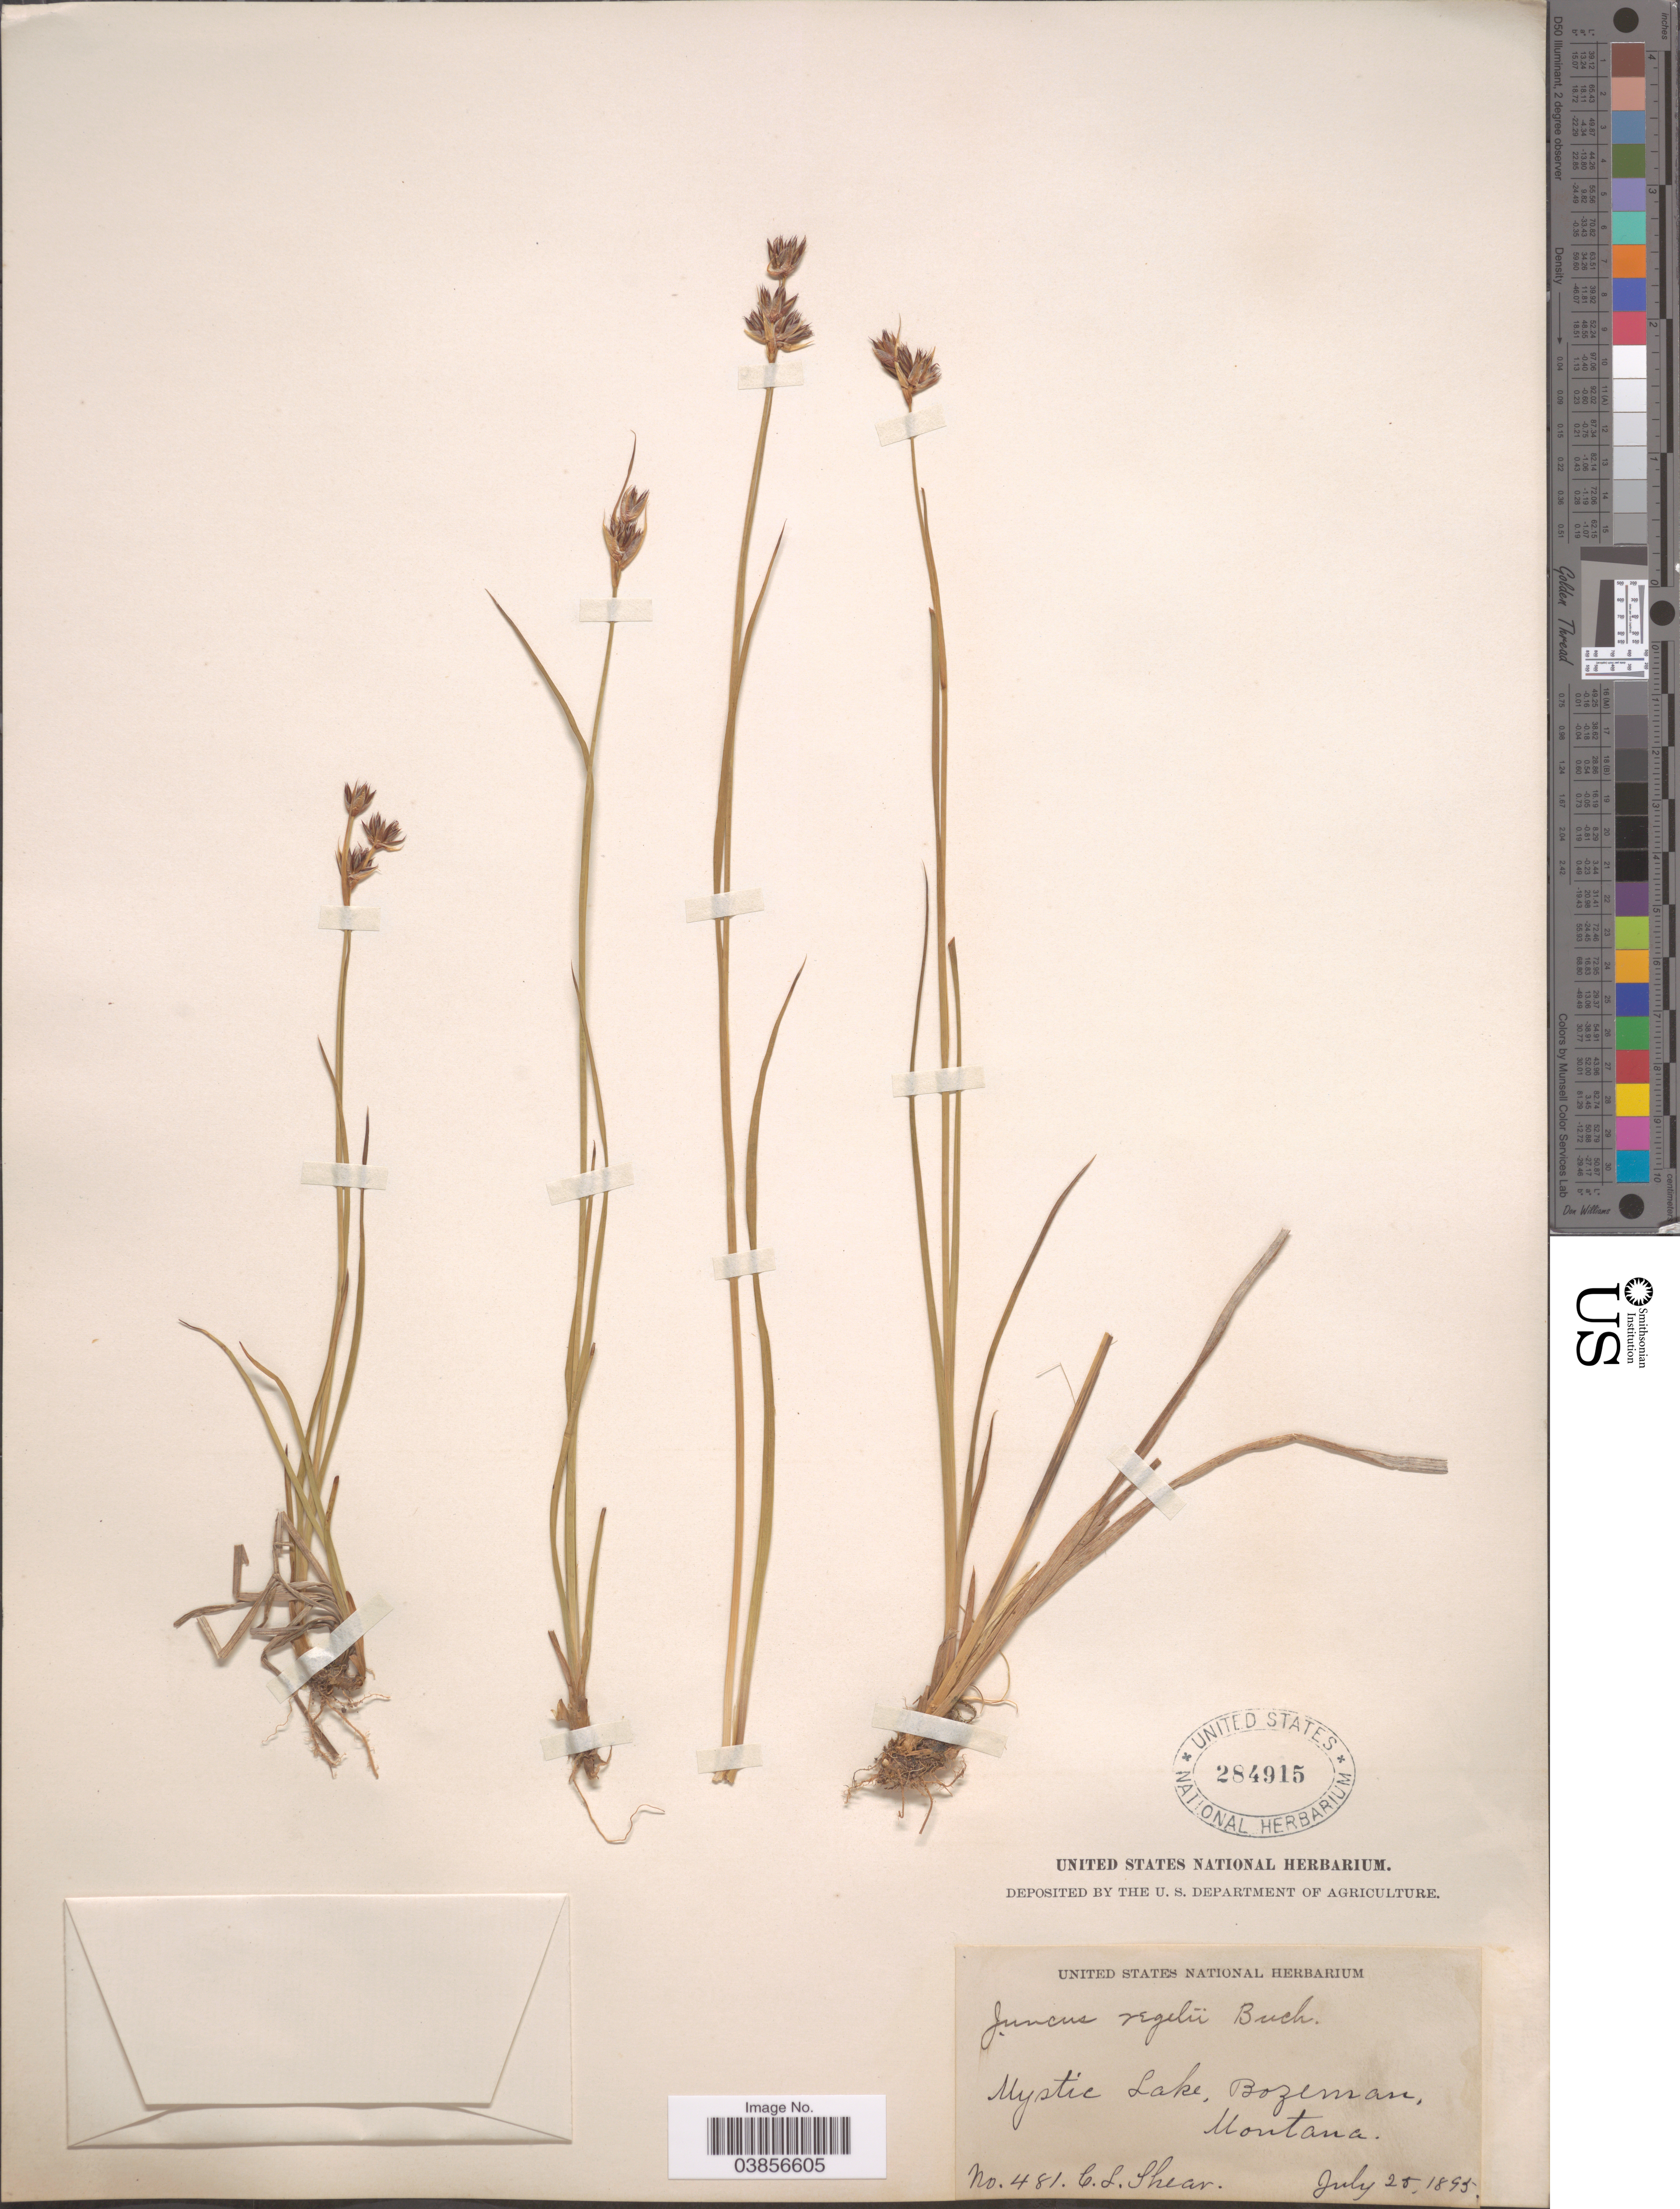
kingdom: Plantae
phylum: Tracheophyta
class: Liliopsida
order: Poales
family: Juncaceae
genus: Juncus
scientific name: Juncus regelii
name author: Buchenau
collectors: C. L. Shear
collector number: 481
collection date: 1895-07-25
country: United States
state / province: Montana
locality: Mystic Lake, Bozeman.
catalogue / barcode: US 284915